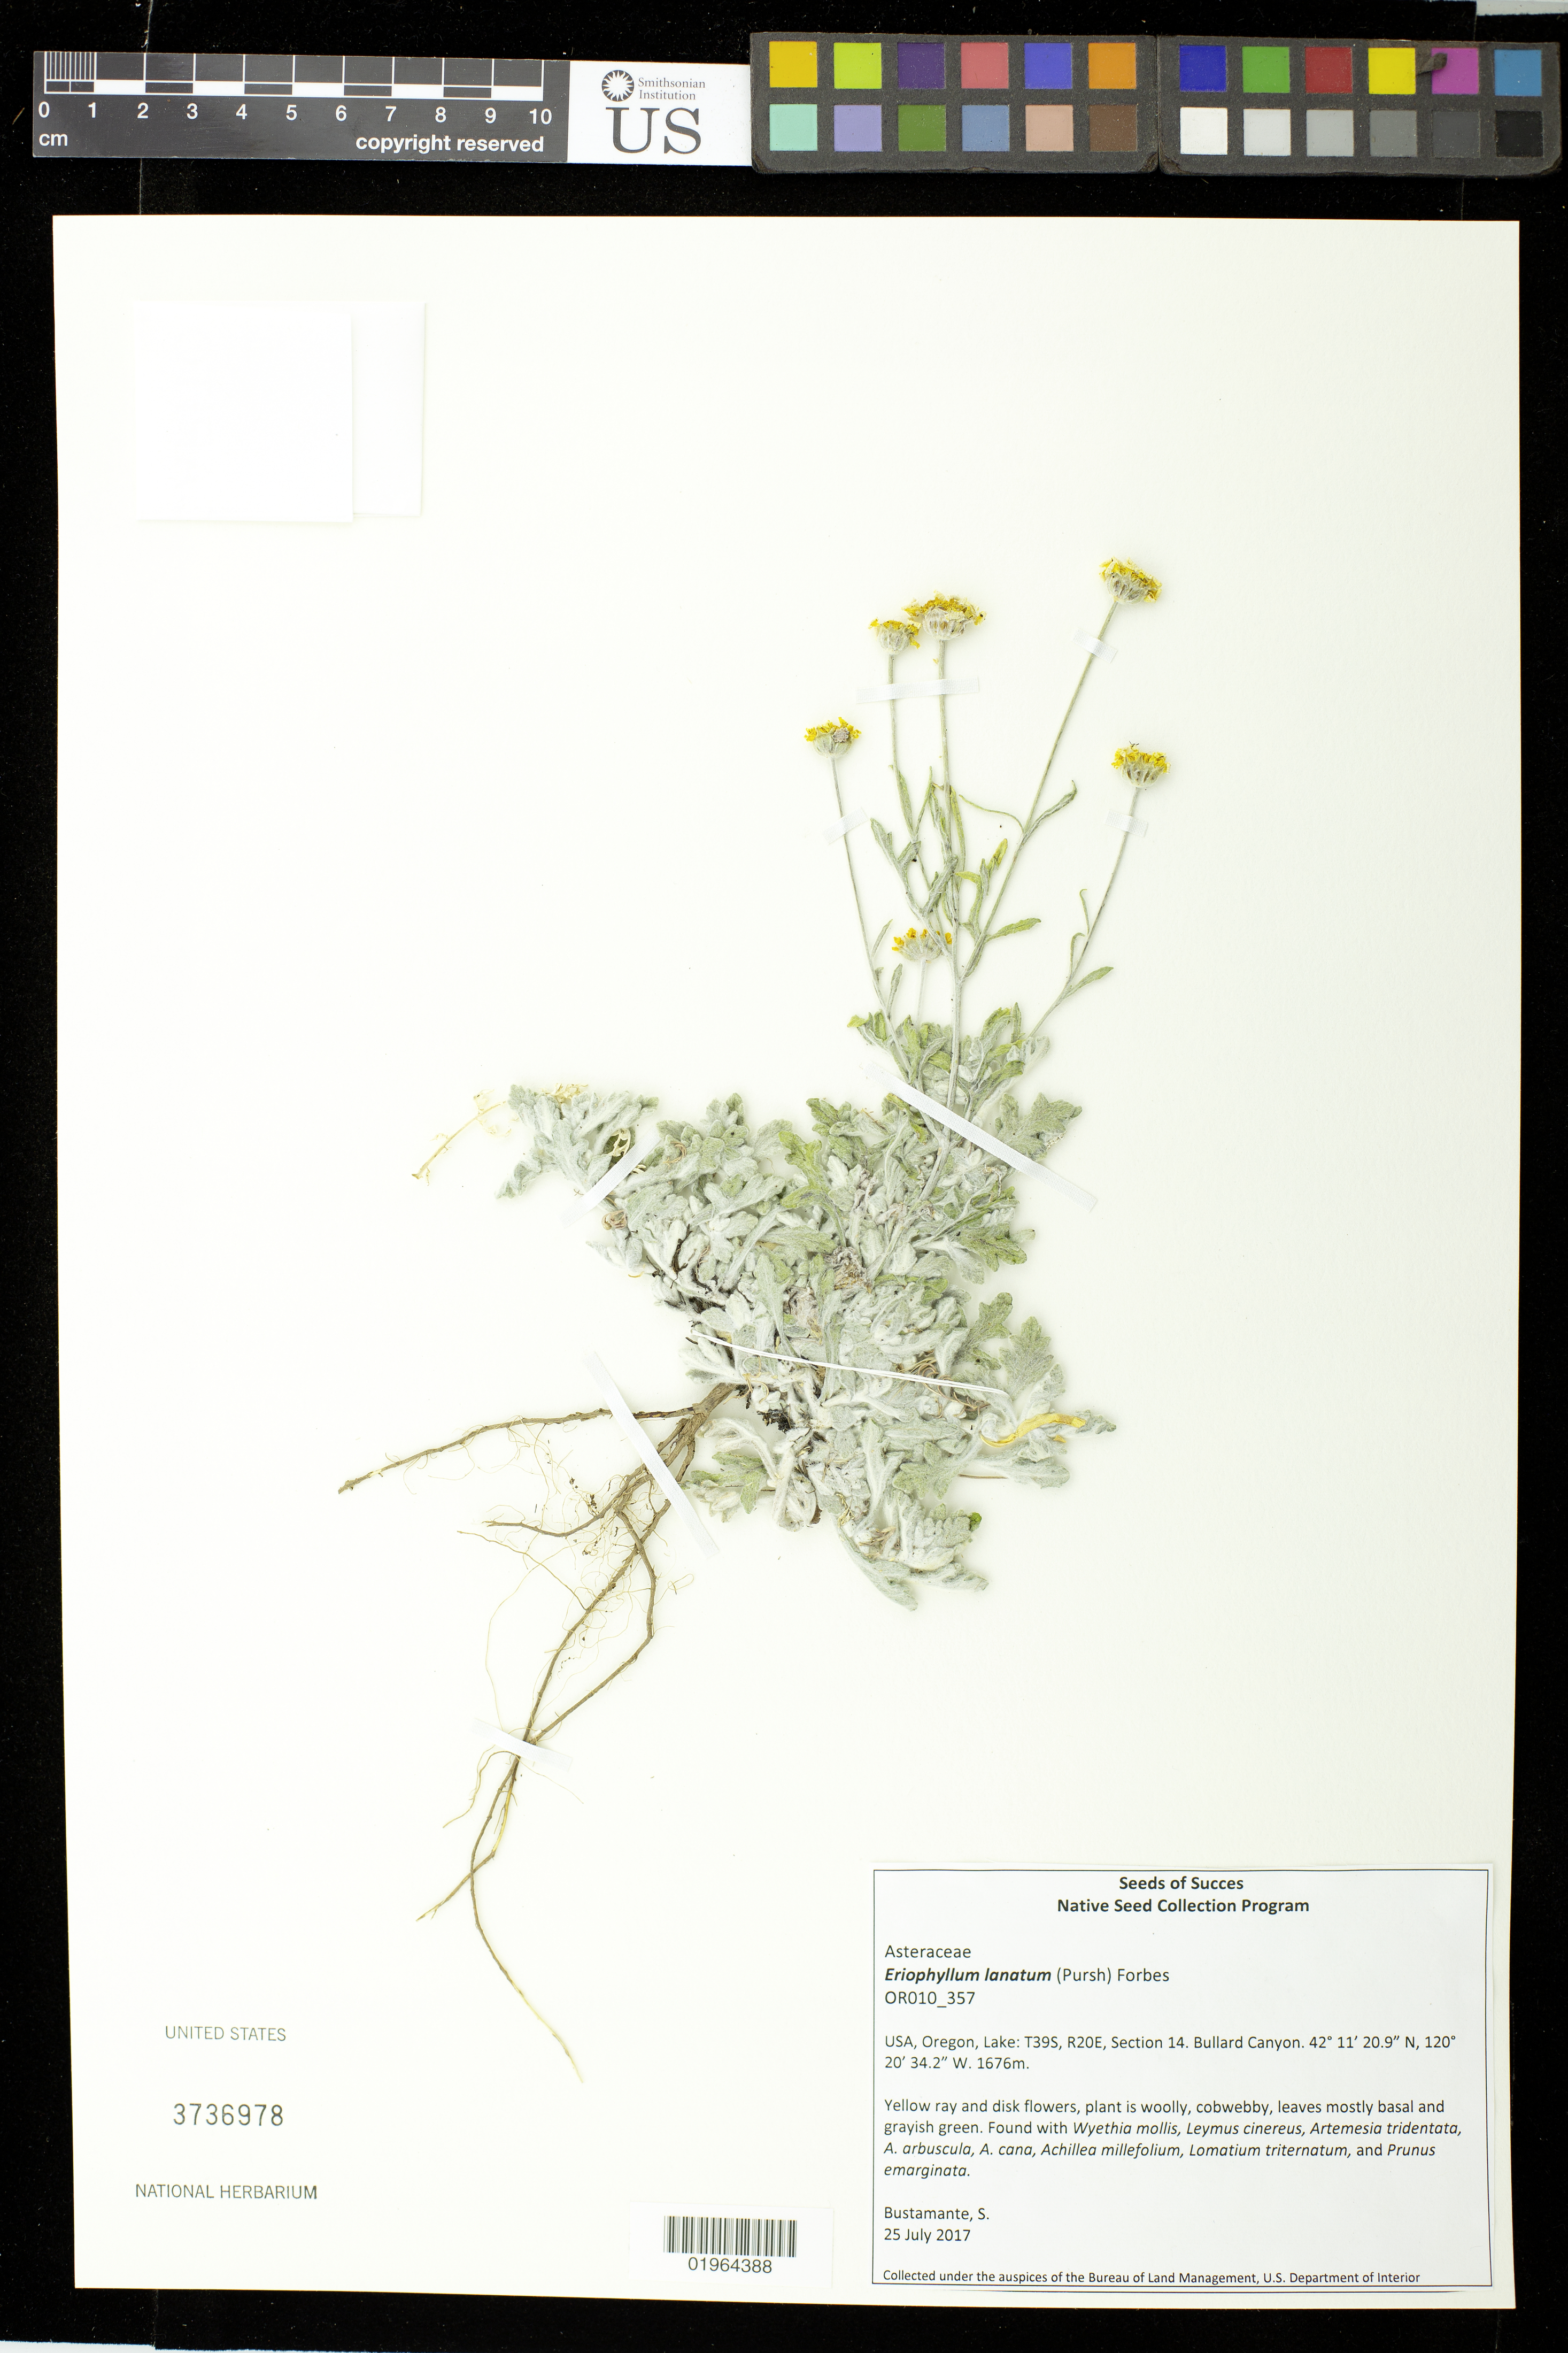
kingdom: Plantae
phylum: Tracheophyta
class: Magnoliopsida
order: Asterales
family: Asteraceae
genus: Eriophyllum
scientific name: Eriophyllum lanatum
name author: (Pursh) J. Forbes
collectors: S. Bustamante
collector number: OR010_357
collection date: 2017-07-25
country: United States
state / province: Oregon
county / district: Lake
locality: Bullard Canyon, T39S, R20E, Section 14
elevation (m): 1676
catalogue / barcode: US 3736978